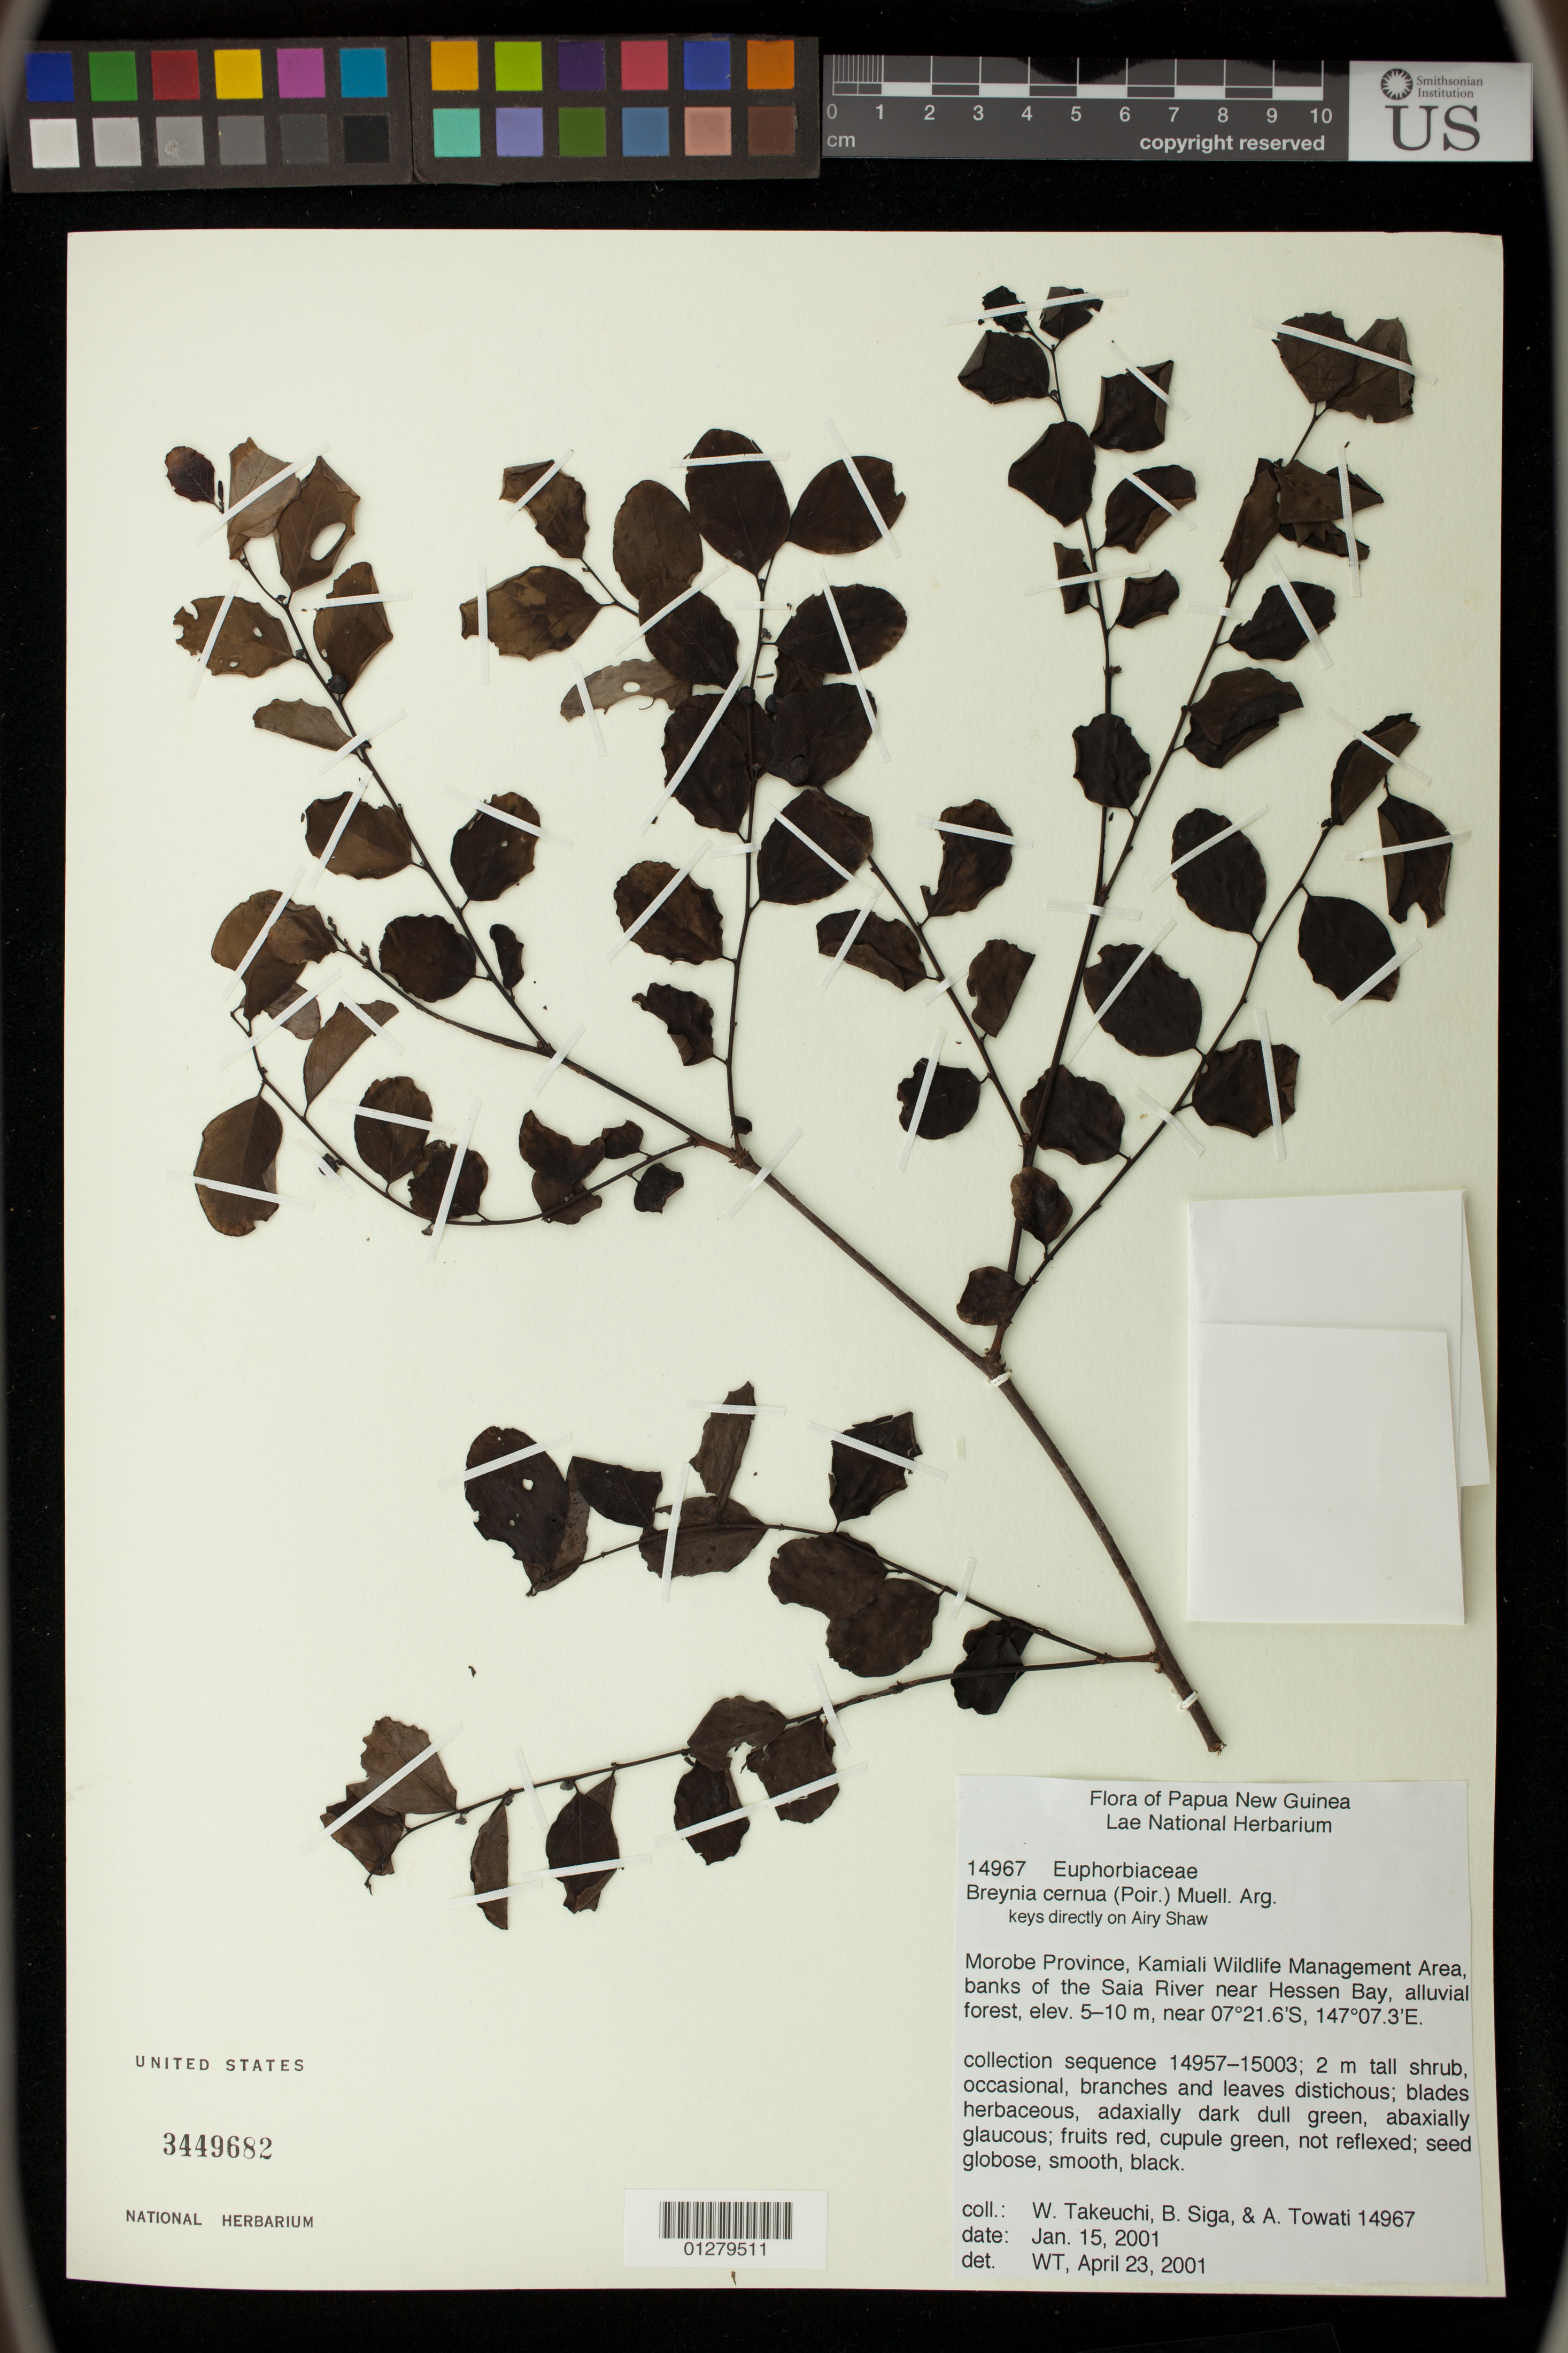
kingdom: Plantae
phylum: Tracheophyta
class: Magnoliopsida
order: Malpighiales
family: Phyllanthaceae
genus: Phyllanthus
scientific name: Phyllanthus cernuus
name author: Poir.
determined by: Wagner, W. L., (BOT), Smithsonian Institution - National Museum of Natural History (UNITED STATES)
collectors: W. N. Takeuchi, B. Siga & A. Towati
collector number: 14967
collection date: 2001-01-15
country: Papua New Guinea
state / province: Morobe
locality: Kamiali Wildlife Management Area, banks of the Saia River near Hessen Bay.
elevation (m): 5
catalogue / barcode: US 3449682